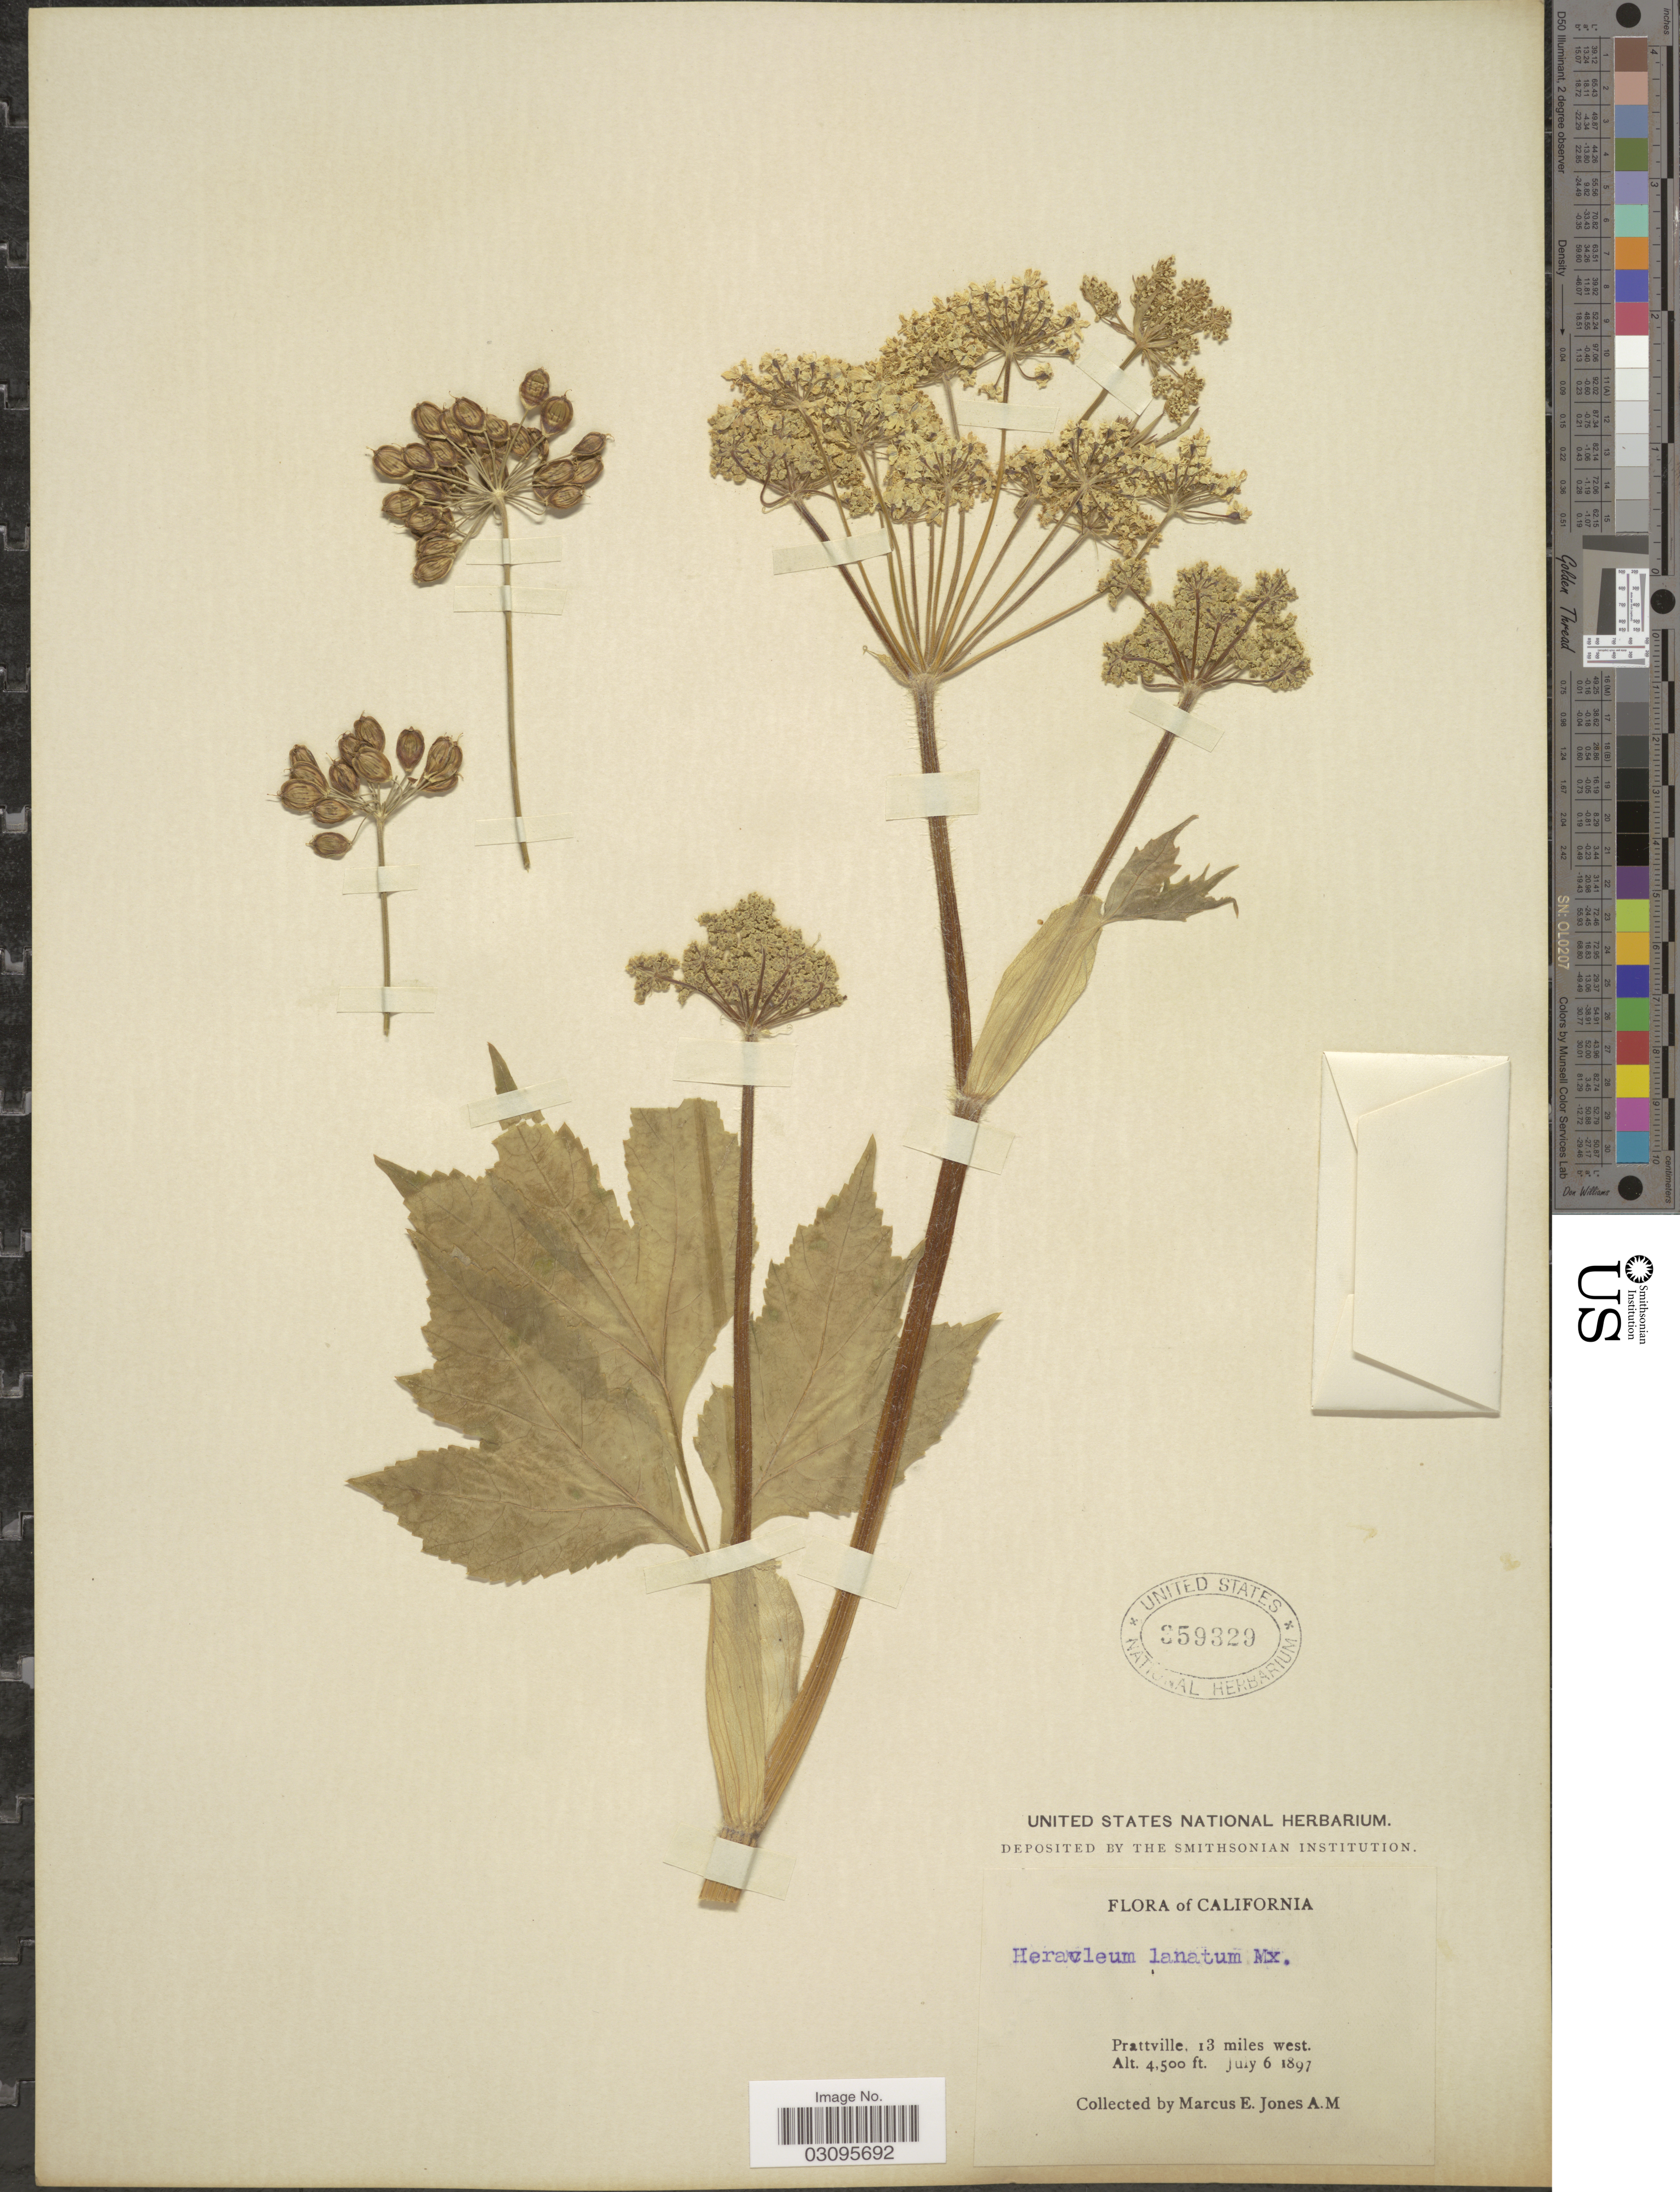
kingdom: Plantae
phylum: Tracheophyta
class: Magnoliopsida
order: Apiales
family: Apiaceae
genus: Heracleum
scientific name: Heracleum lanatum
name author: Michx.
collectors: M. E. Jones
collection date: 1897-07-06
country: United States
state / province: California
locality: Prattville, 13 miles west.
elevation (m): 1372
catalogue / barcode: US 359329